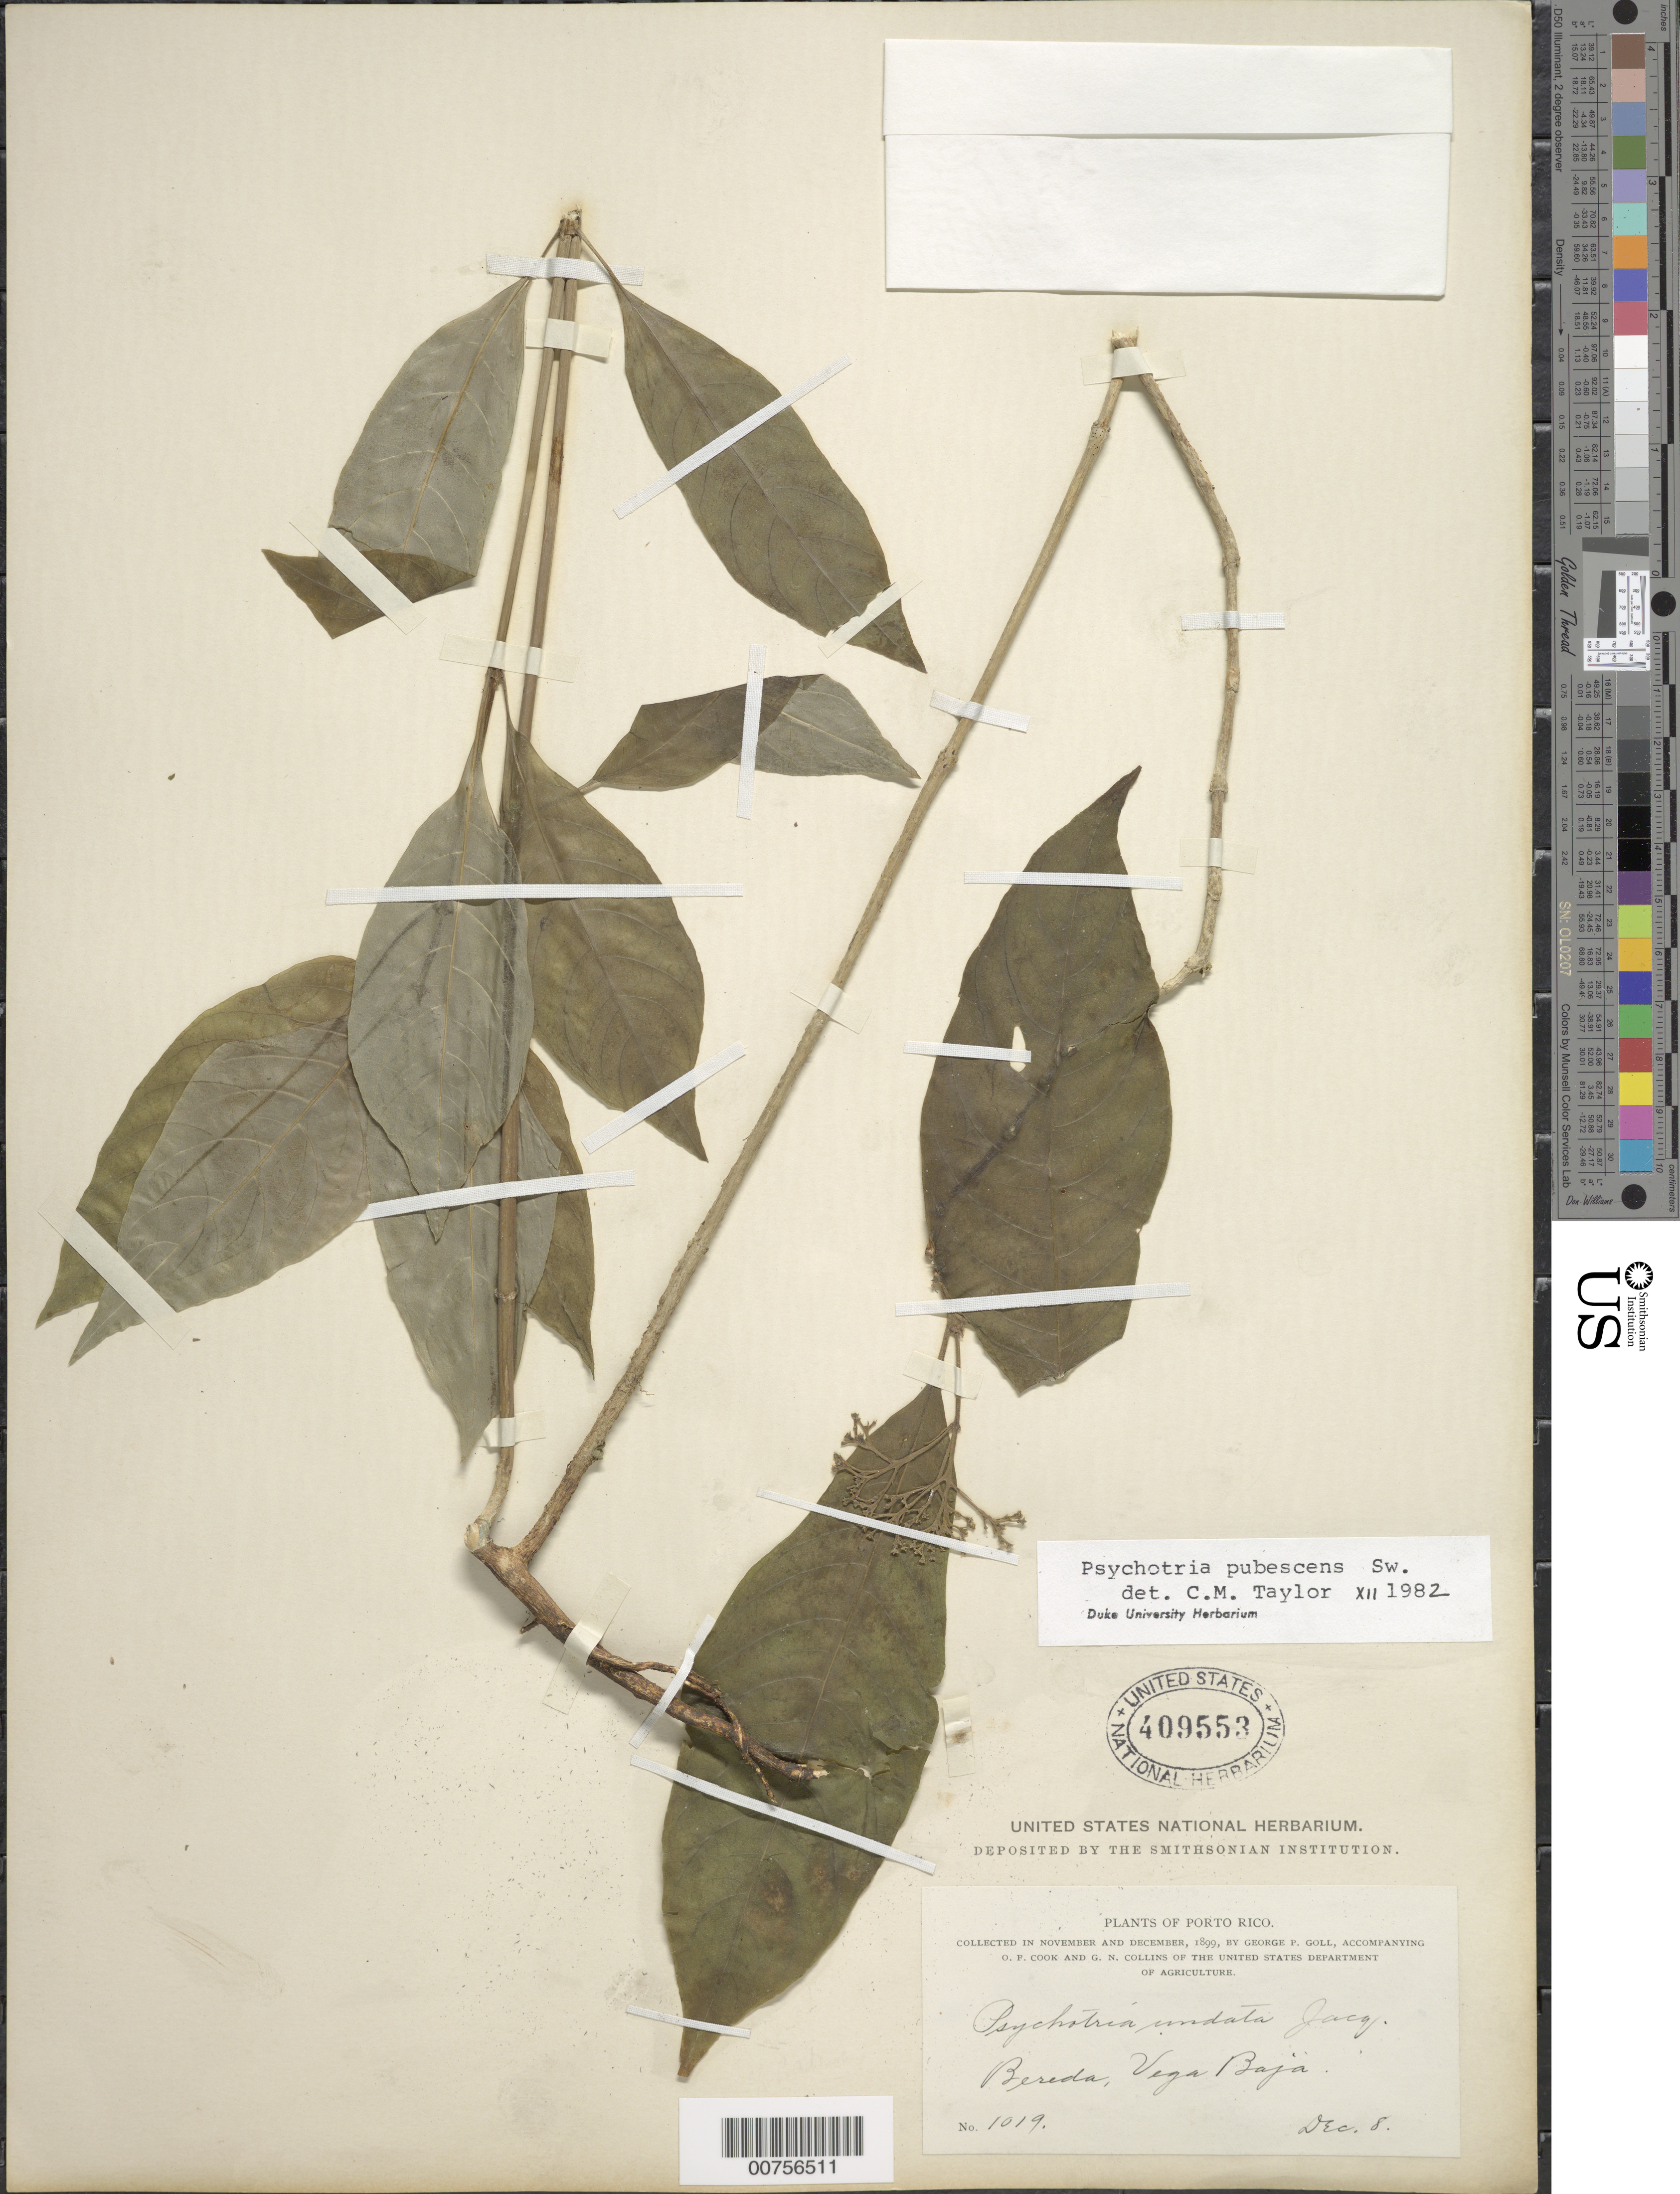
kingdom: Plantae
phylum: Tracheophyta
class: Magnoliopsida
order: Gentianales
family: Rubiaceae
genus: Psychotria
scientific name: Psychotria pubescens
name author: Sw.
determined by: Taylor, Charlotte M.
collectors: G. Goll, O. F. Cook & G. N. Collins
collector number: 1019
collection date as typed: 08 Dec 1899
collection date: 1899-12-08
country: Puerto Rico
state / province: Vega Baja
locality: Bereda, Vega Baja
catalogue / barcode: US 409553